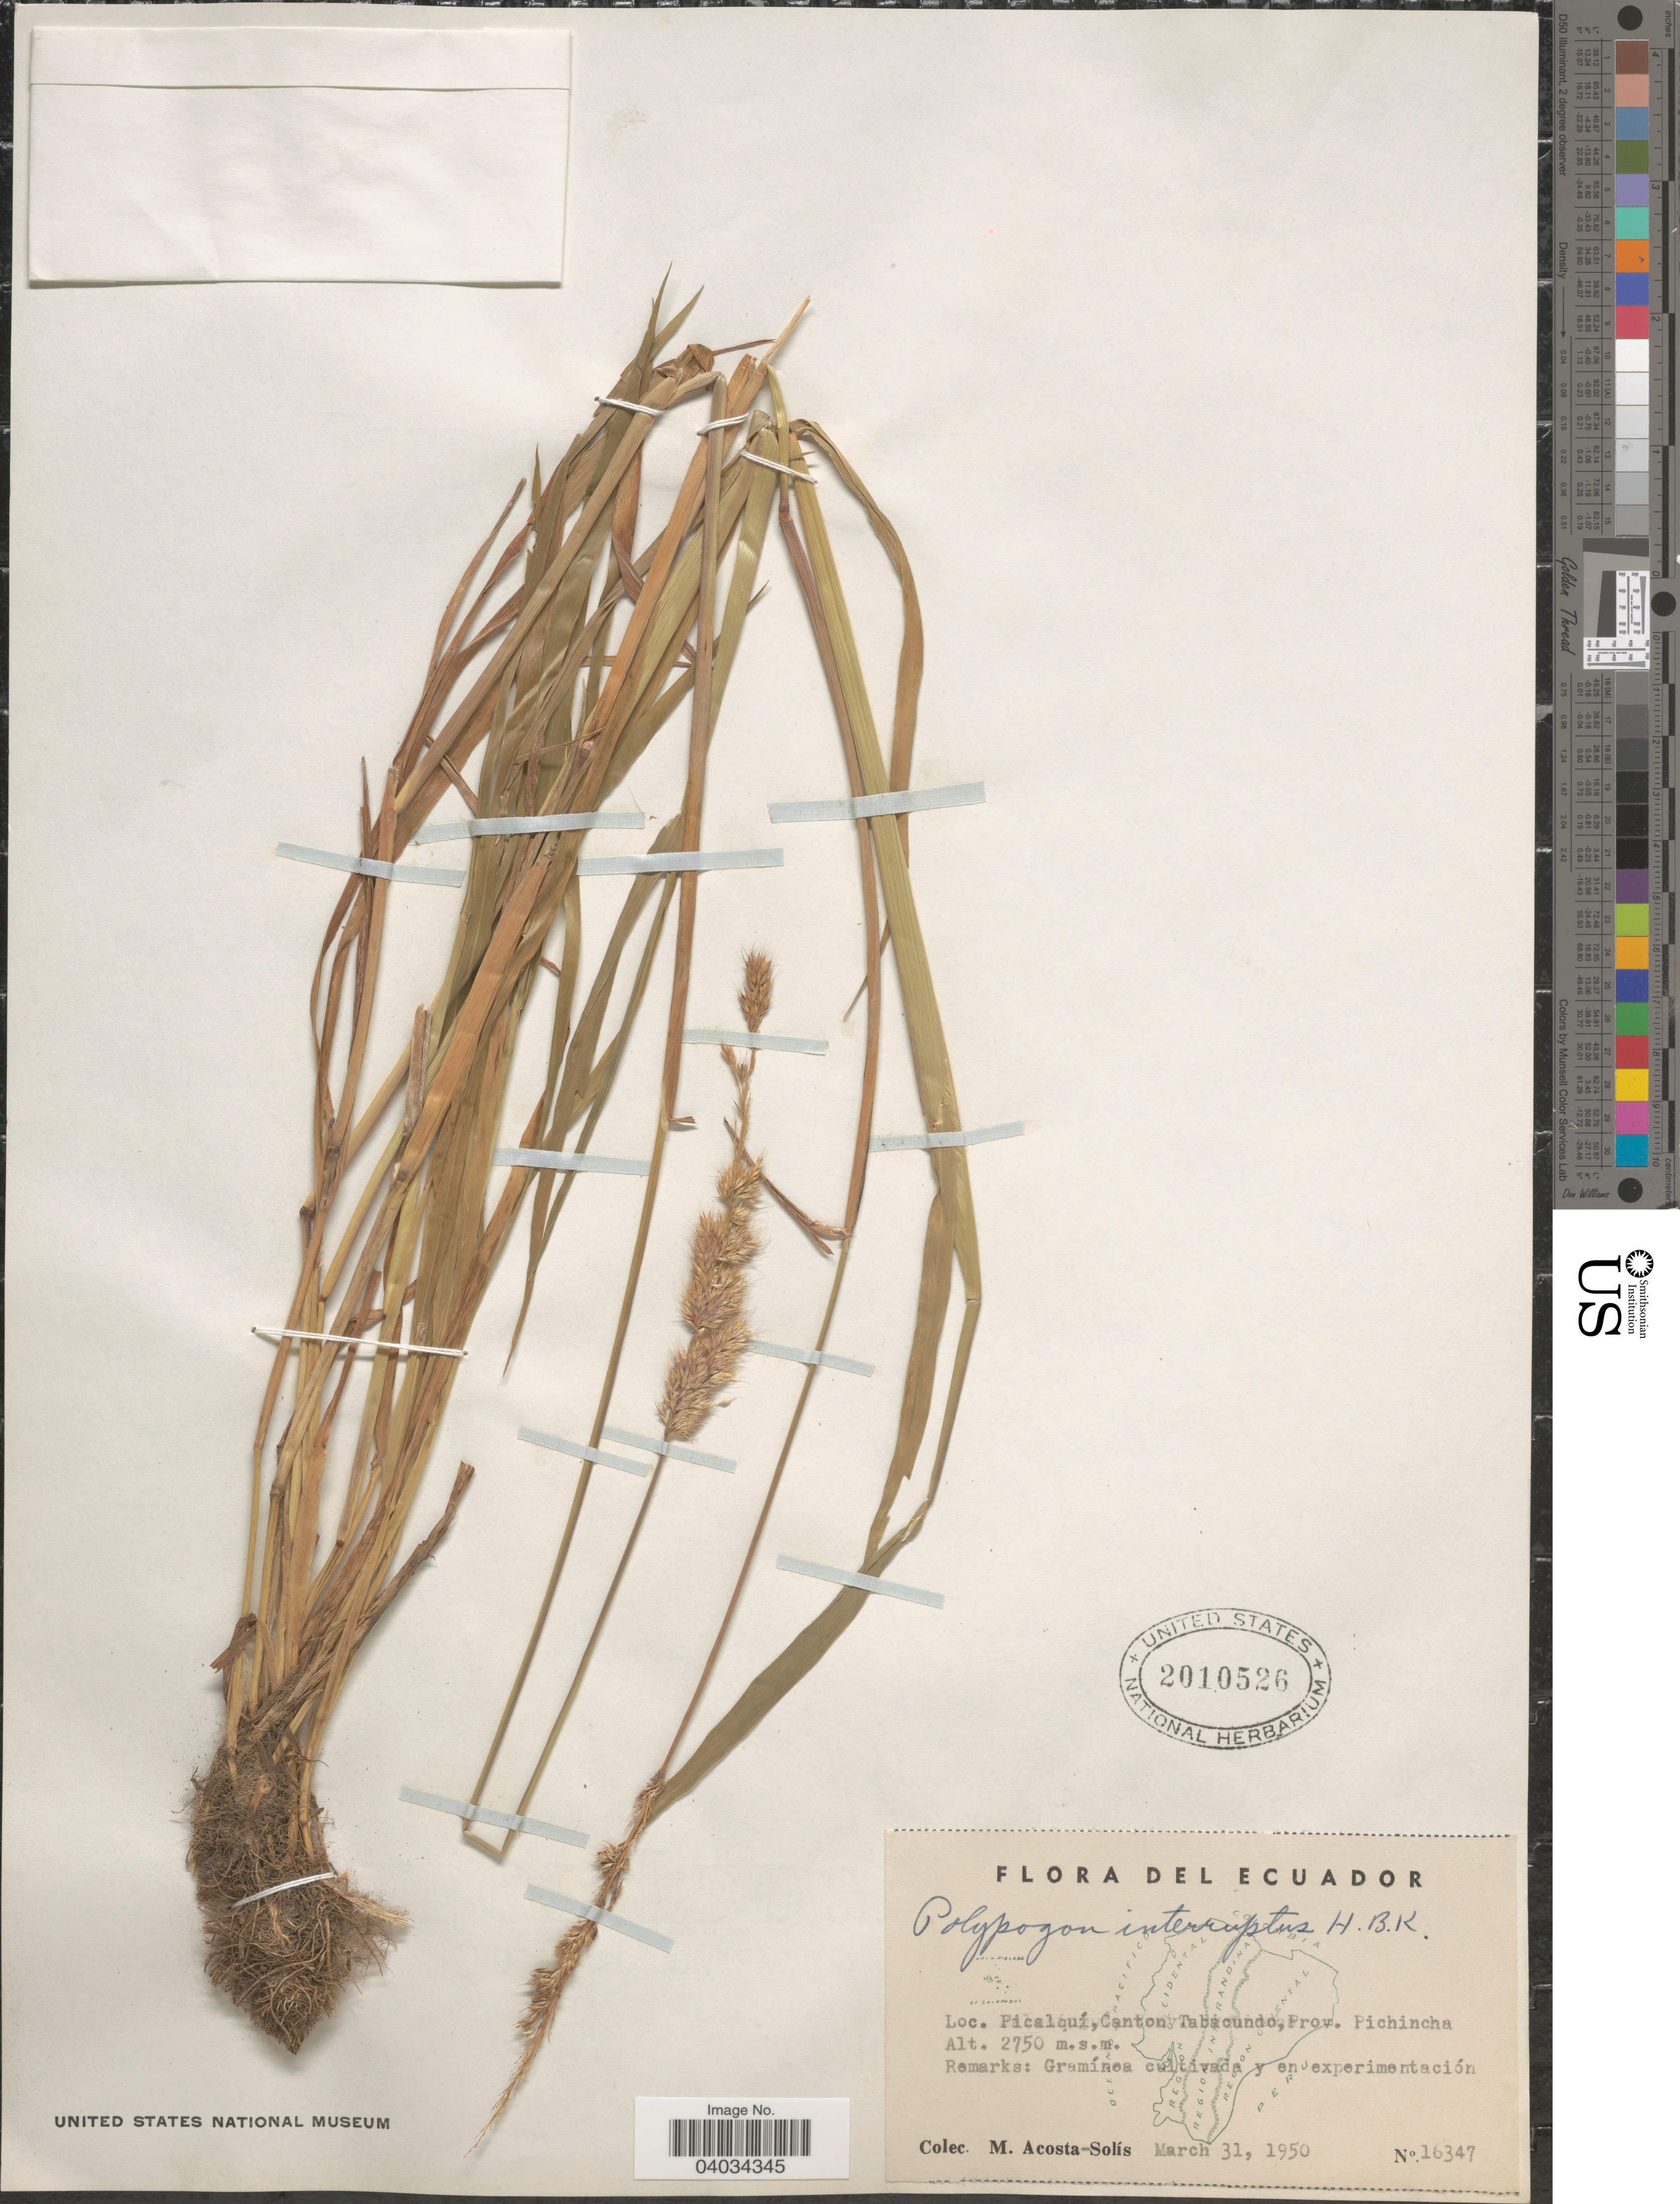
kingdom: Plantae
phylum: Tracheophyta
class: Liliopsida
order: Poales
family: Poaceae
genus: Polypogon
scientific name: Polypogon interruptus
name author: Kunth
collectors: M. Acosta Solis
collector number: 16347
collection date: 1950-03-31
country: Ecuador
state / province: Pichincha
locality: Picalquí, canton Tabacundo.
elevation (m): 2750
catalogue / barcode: US 2010526